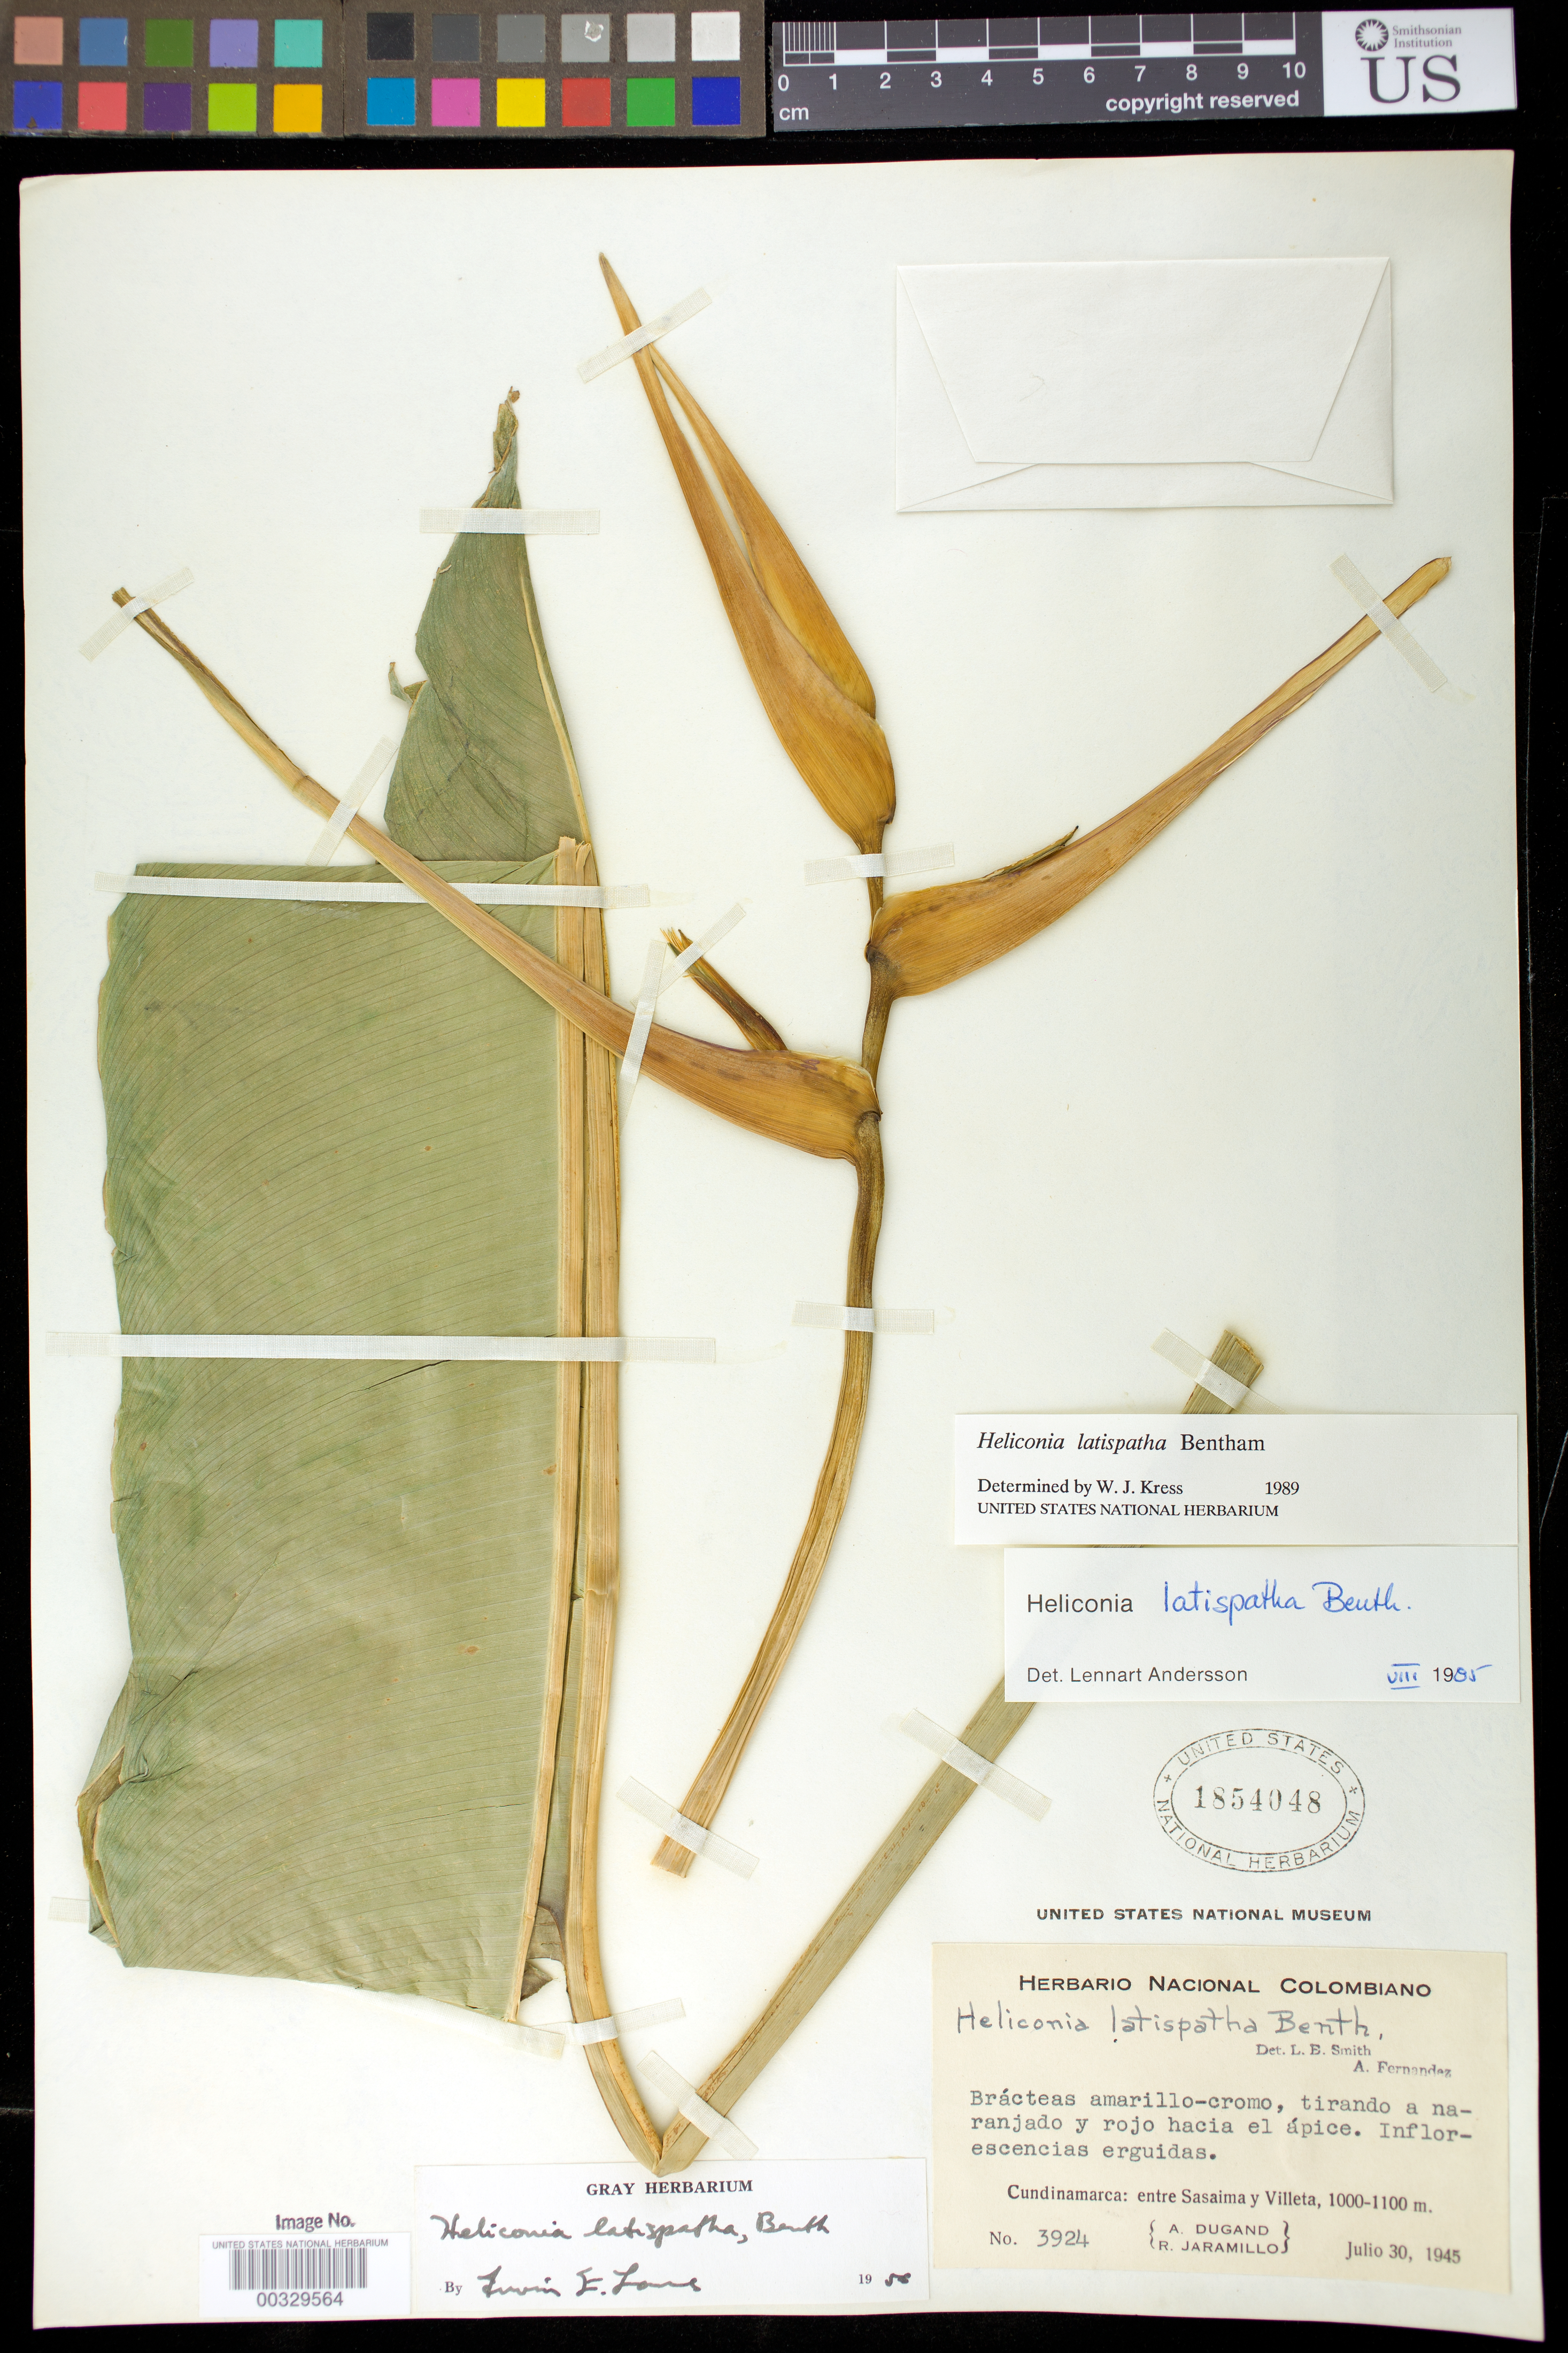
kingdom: Plantae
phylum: Tracheophyta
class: Liliopsida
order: Zingiberales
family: Heliconiaceae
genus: Heliconia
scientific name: Heliconia latispatha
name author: Benth.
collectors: A. Dugand G. & R. Jaramillo M.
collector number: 3924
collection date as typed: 30 Jun 1945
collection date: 1945-06-30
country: Colombia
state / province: Cundinamarca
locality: Between Sasaima and Villeta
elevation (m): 1000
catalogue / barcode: US 1854048